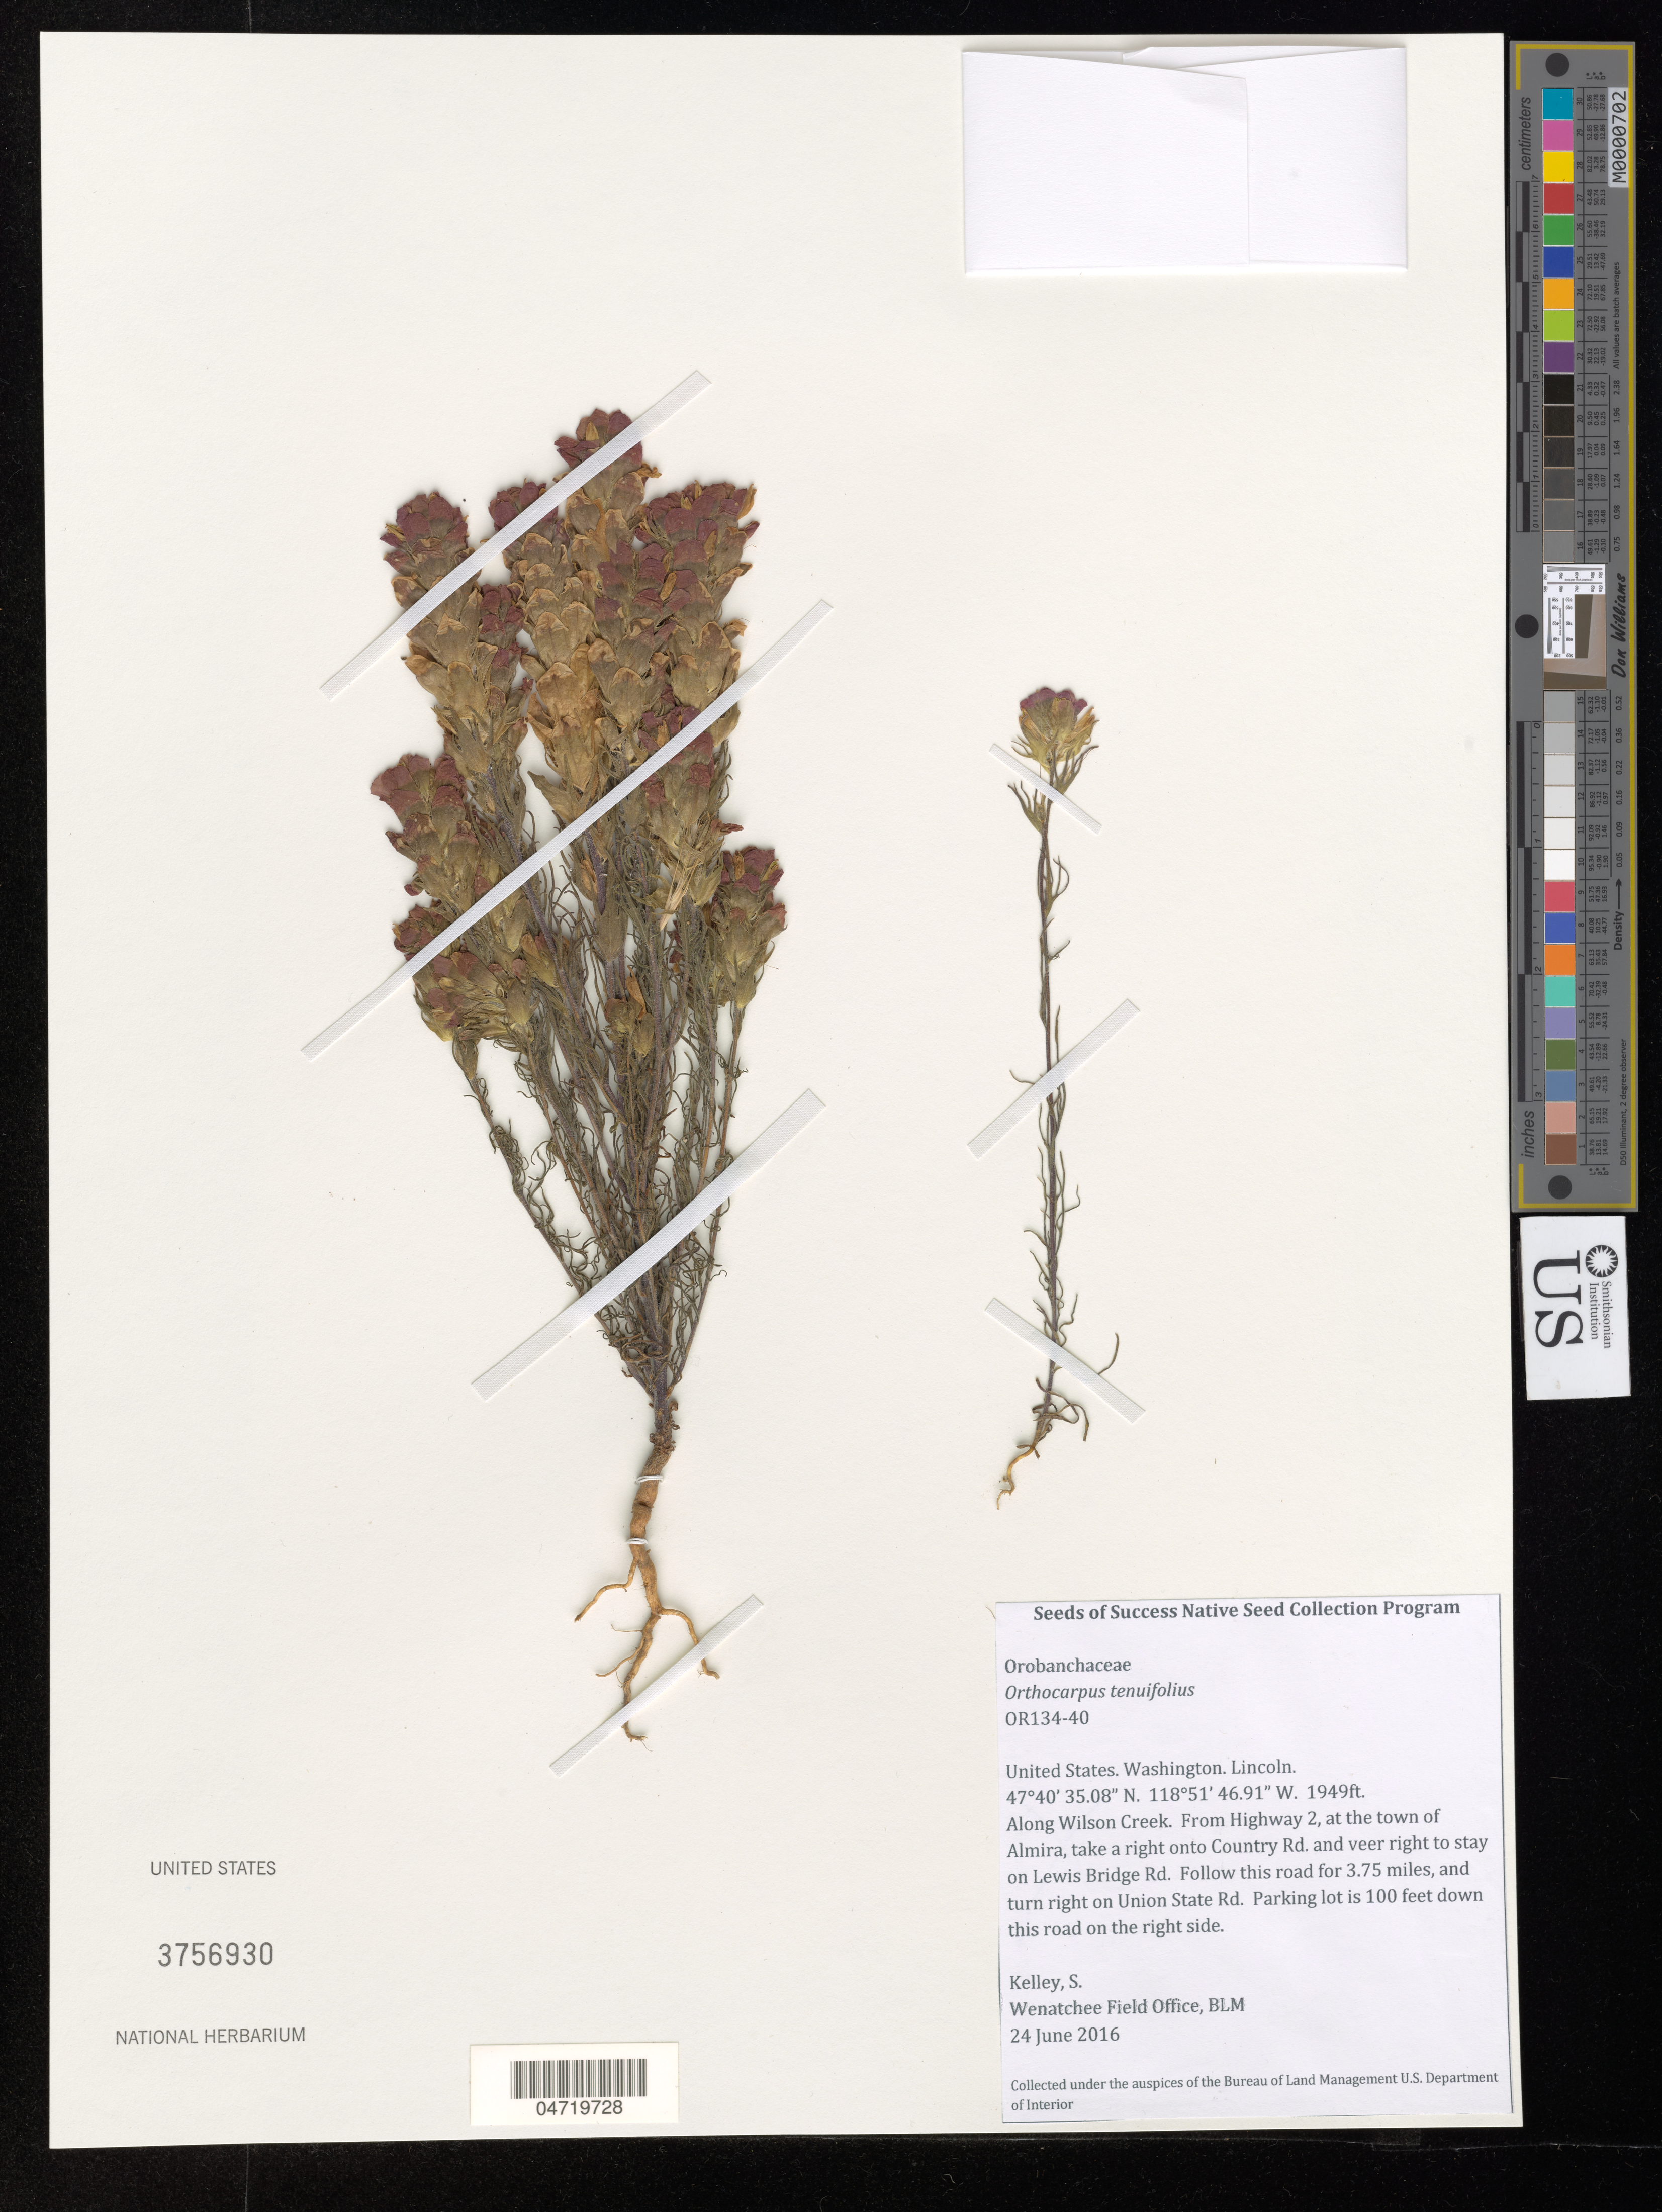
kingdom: Plantae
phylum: Tracheophyta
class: Magnoliopsida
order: Lamiales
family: Orobanchaceae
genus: Orthocarpus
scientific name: Orthocarpus tenuifolius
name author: (Pursh) Benth.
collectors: S. Kelley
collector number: OR134-40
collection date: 2016-06-24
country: United States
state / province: Washington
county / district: Lincoln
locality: Wilson's Creek, Watchable Wildflower Trail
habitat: Shrub-steppe meadow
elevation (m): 594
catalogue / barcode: US 3756930